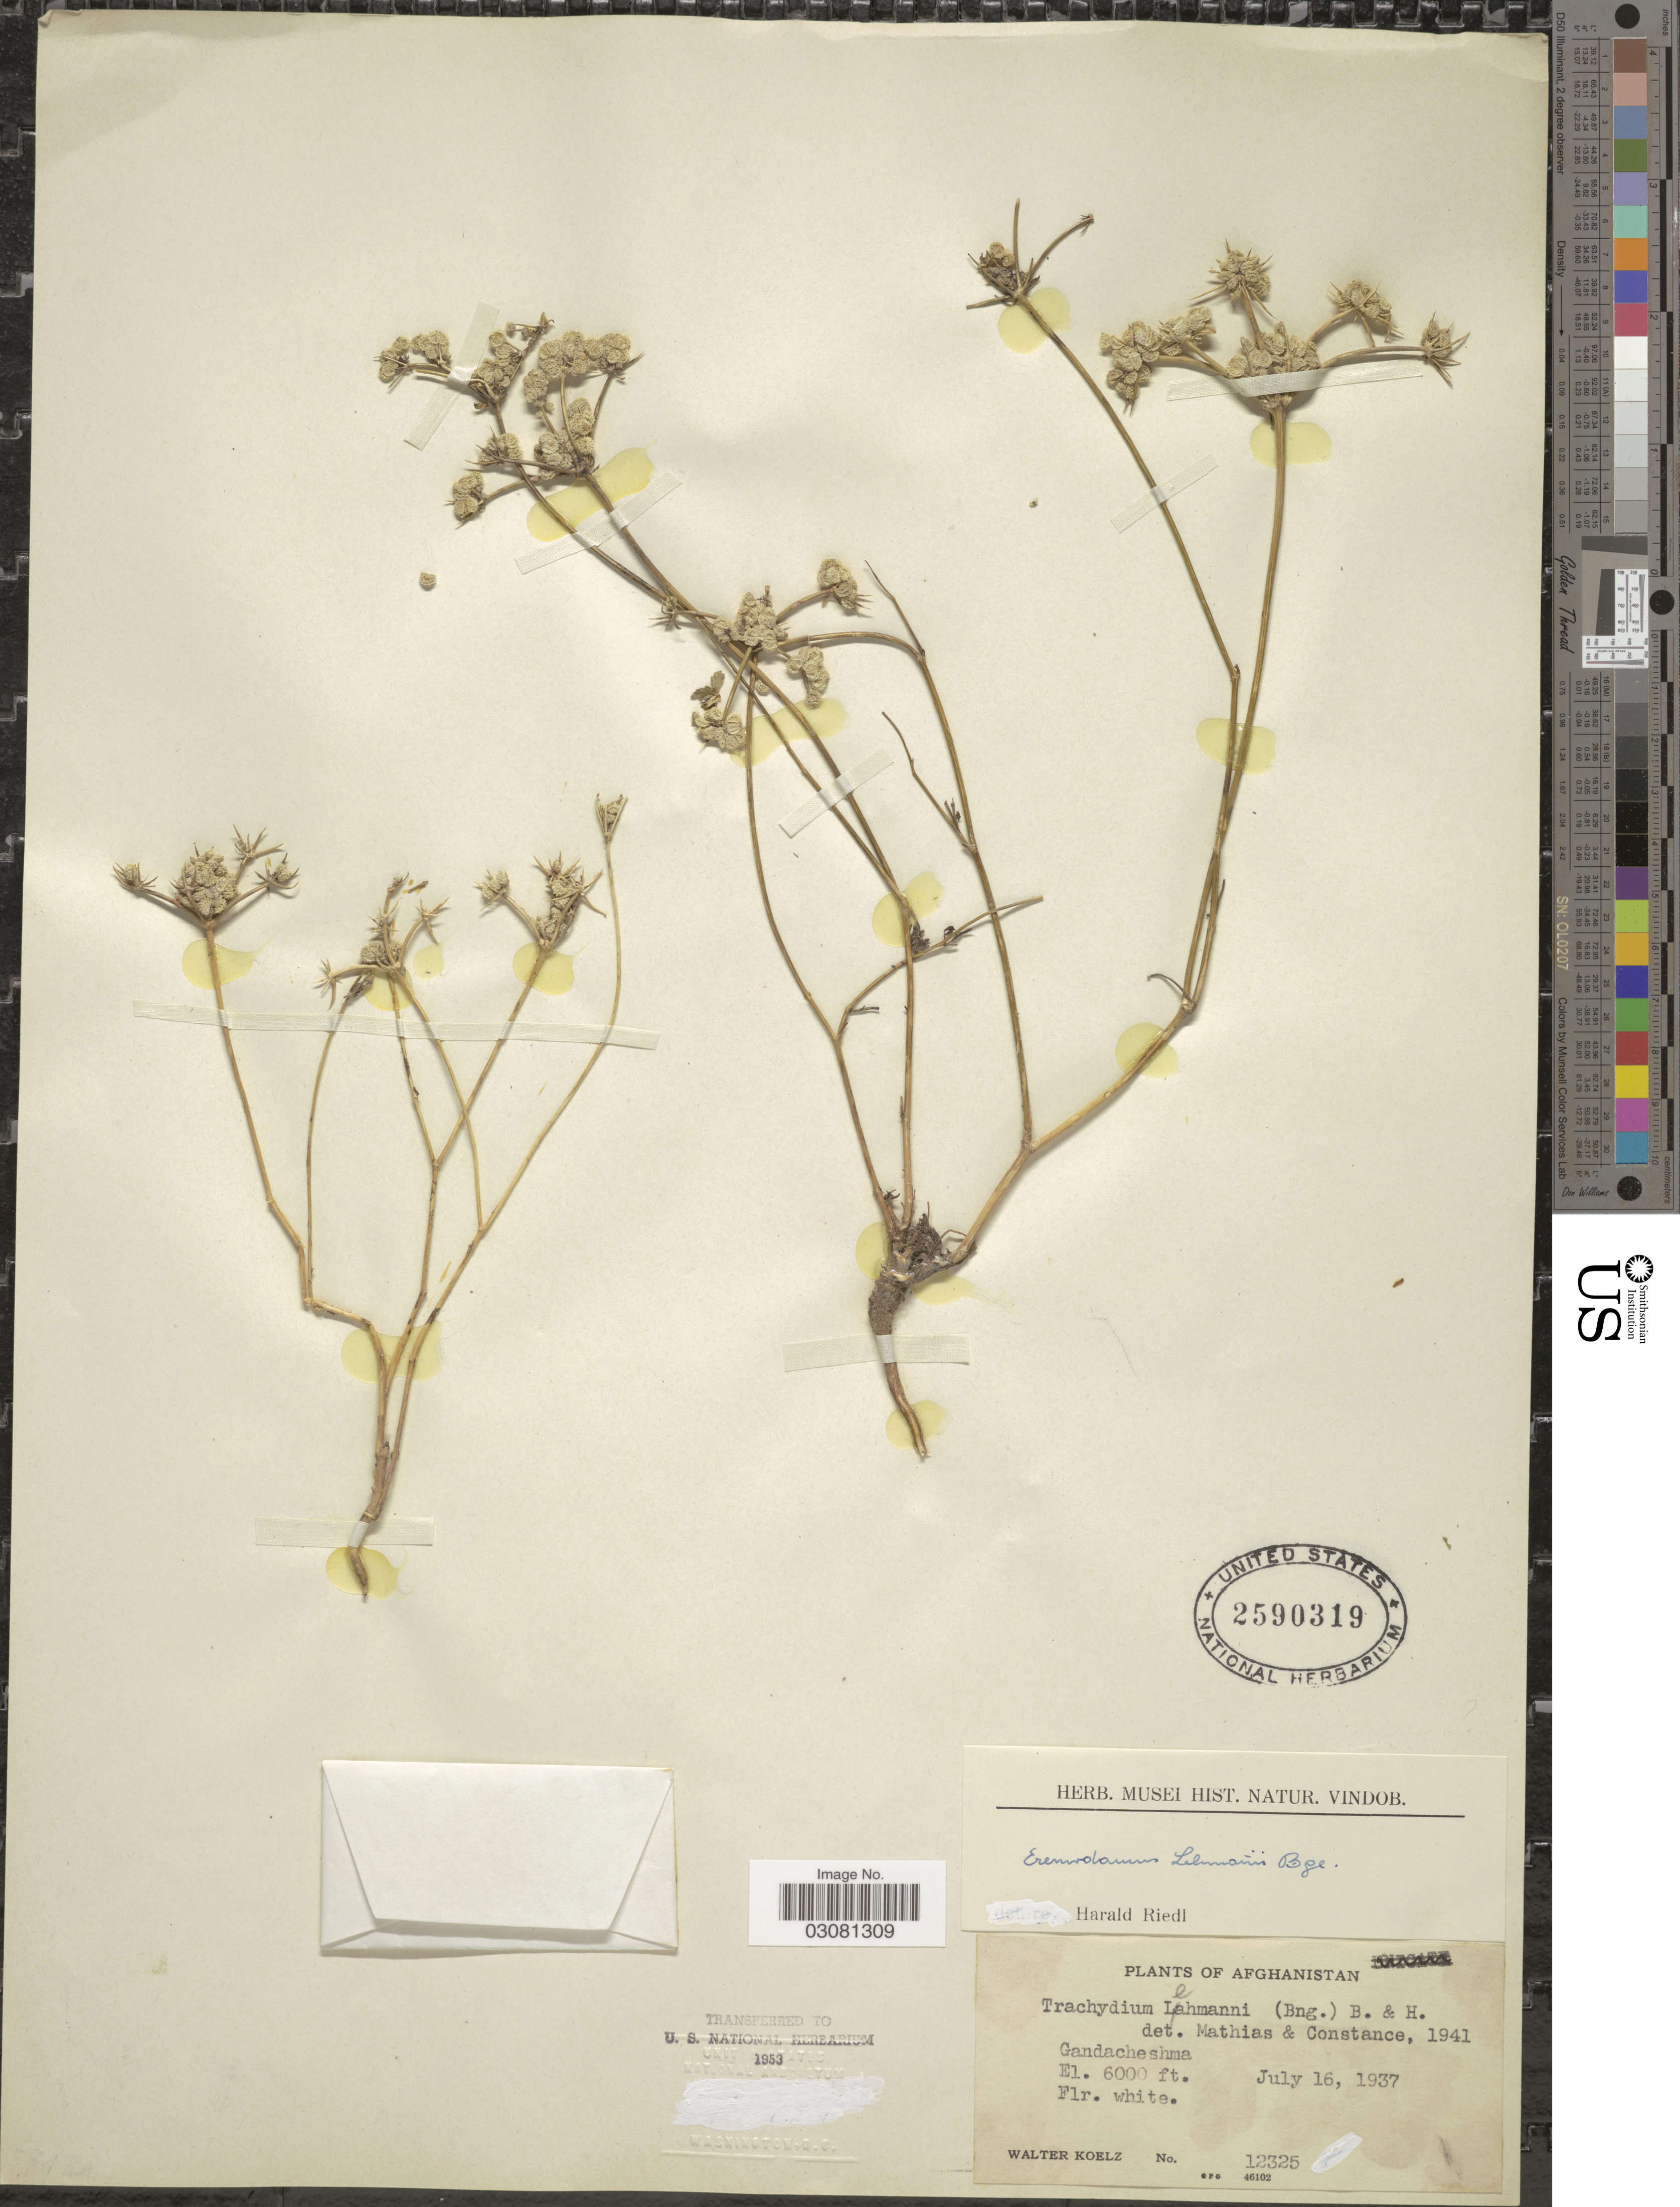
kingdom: Plantae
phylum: Tracheophyta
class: Magnoliopsida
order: Apiales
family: Apiaceae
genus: Eremodaucus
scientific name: Eremodaucus lehmannii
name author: Bunge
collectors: W. N. Koelz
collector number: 12325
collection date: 1937-07-16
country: Afghanistan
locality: Gandacheshma.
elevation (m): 1829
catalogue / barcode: US 2590319